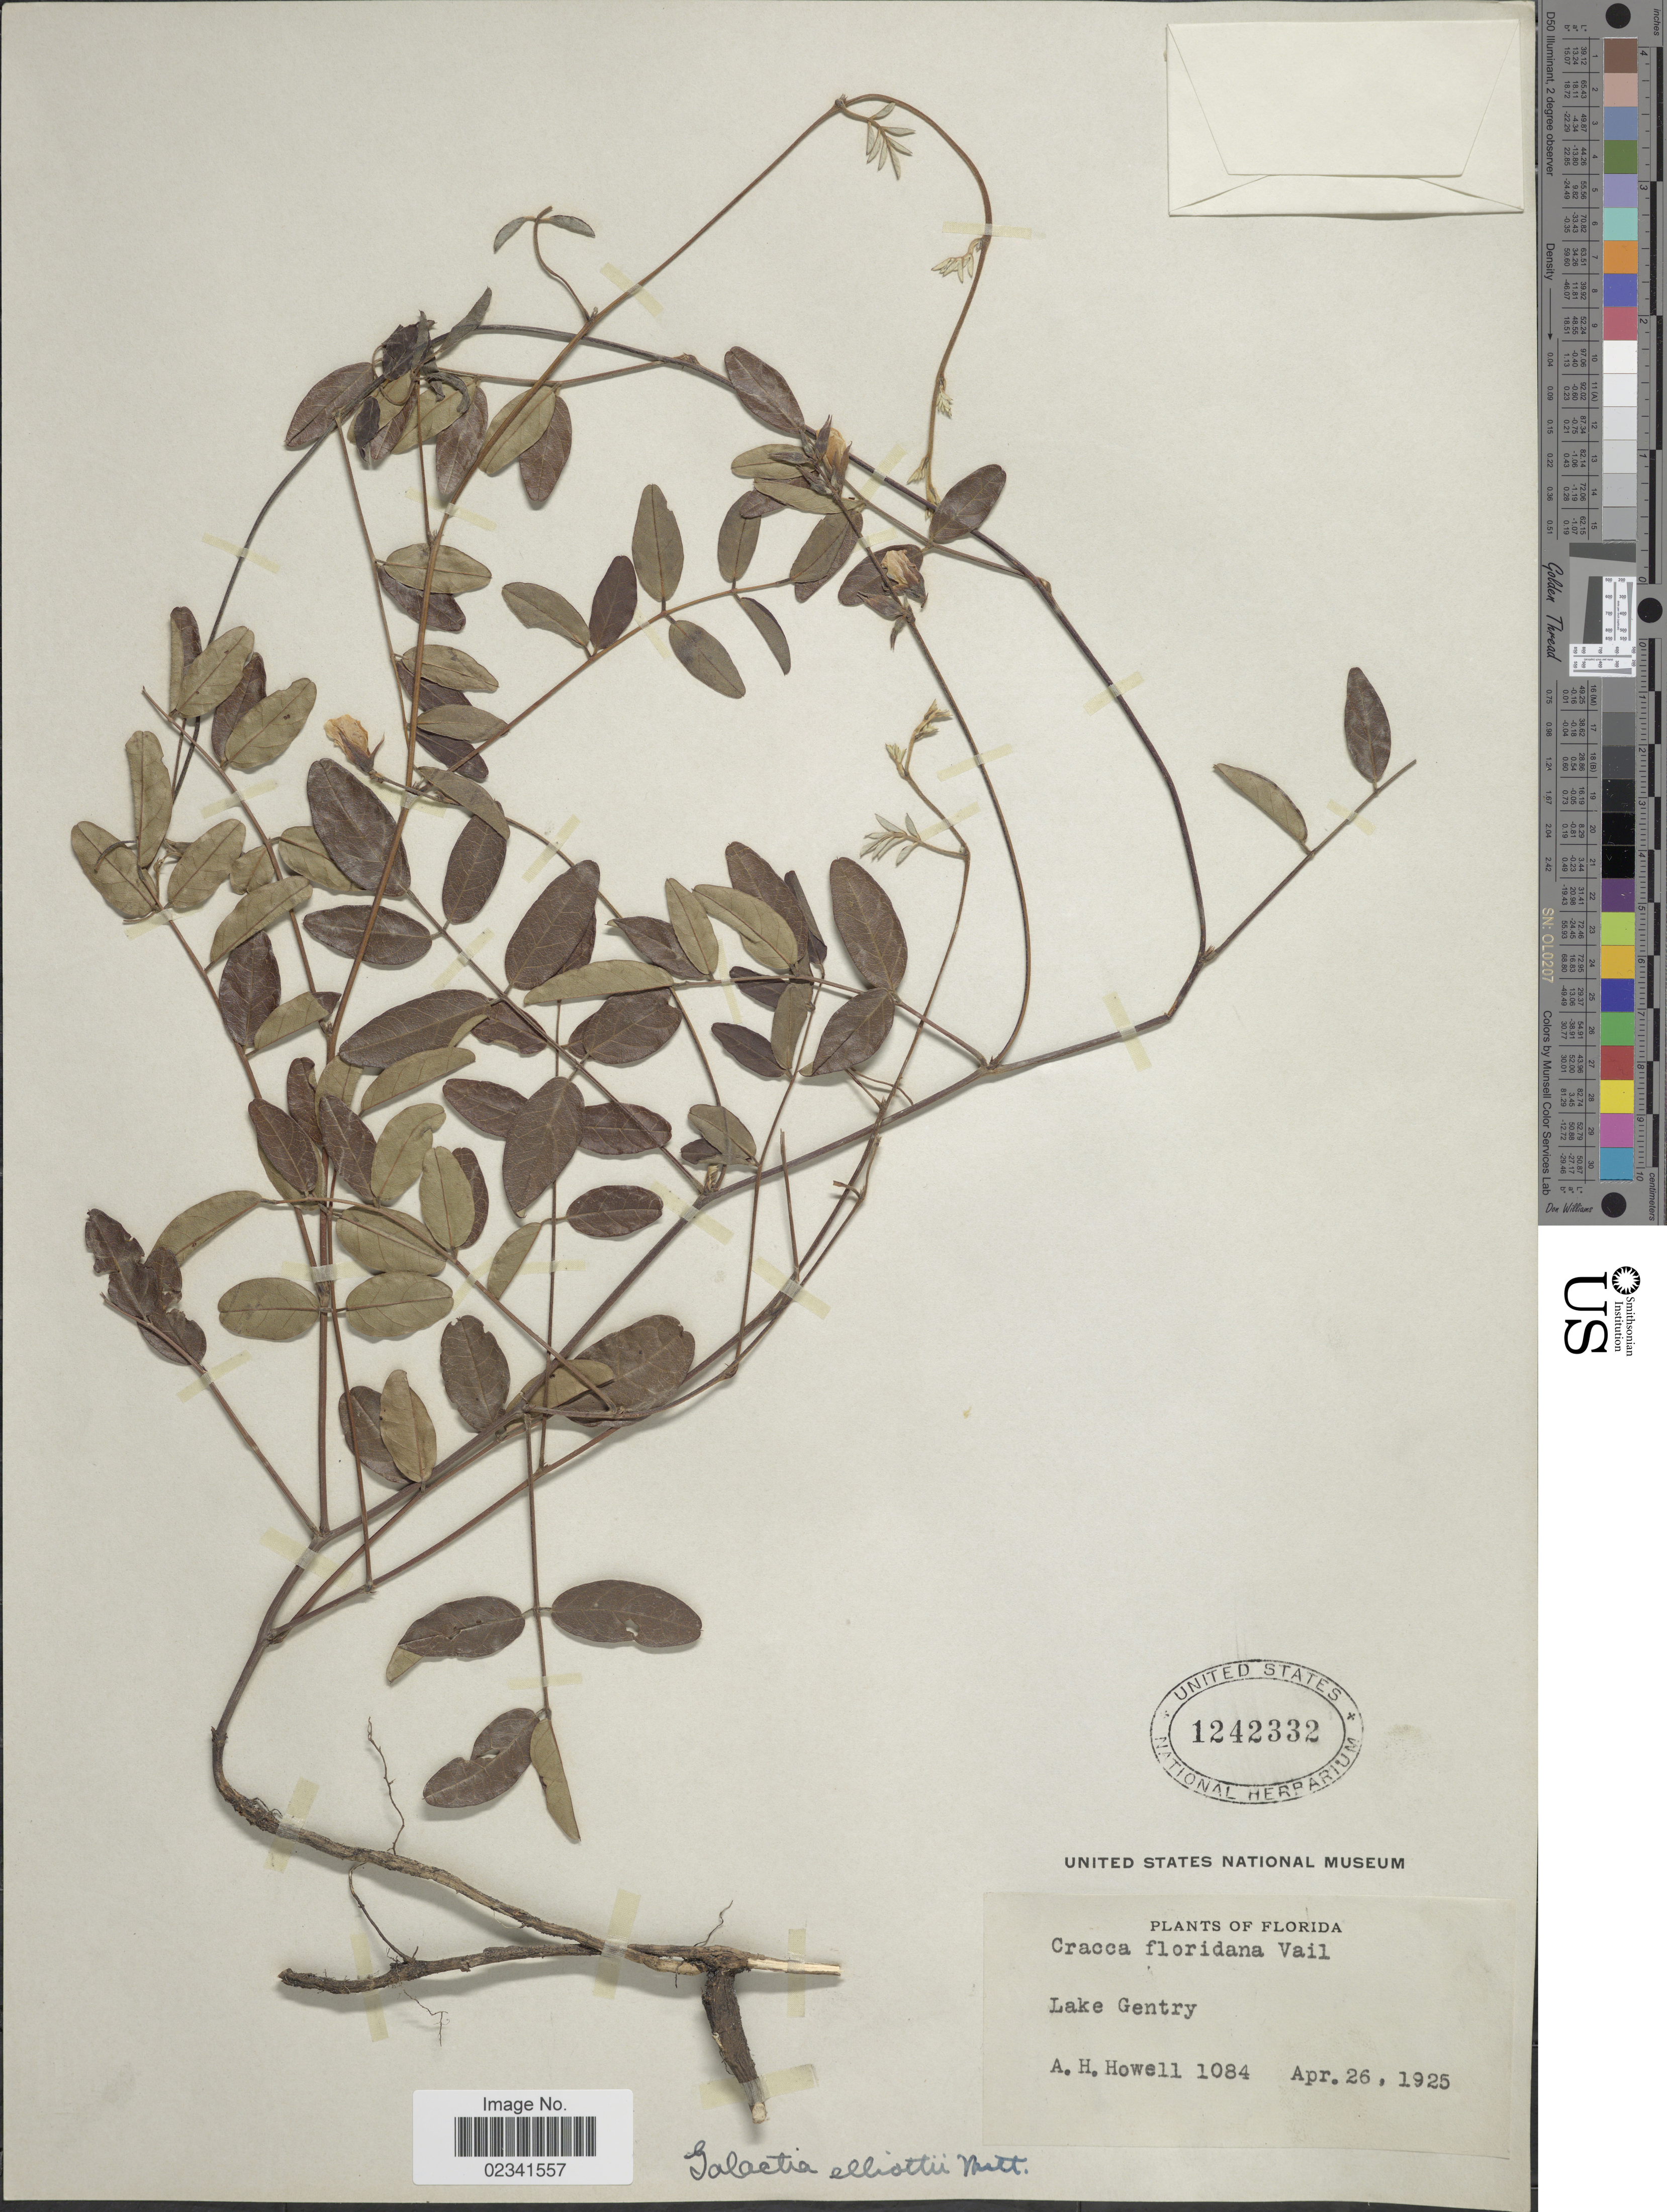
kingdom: Plantae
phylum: Tracheophyta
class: Magnoliopsida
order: Fabales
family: Fabaceae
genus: Galactia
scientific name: Galactia elliottii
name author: Nutt.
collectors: A. Howell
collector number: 1084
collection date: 1925-04-26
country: United States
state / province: Florida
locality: Lake Gentry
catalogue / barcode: US 1242332